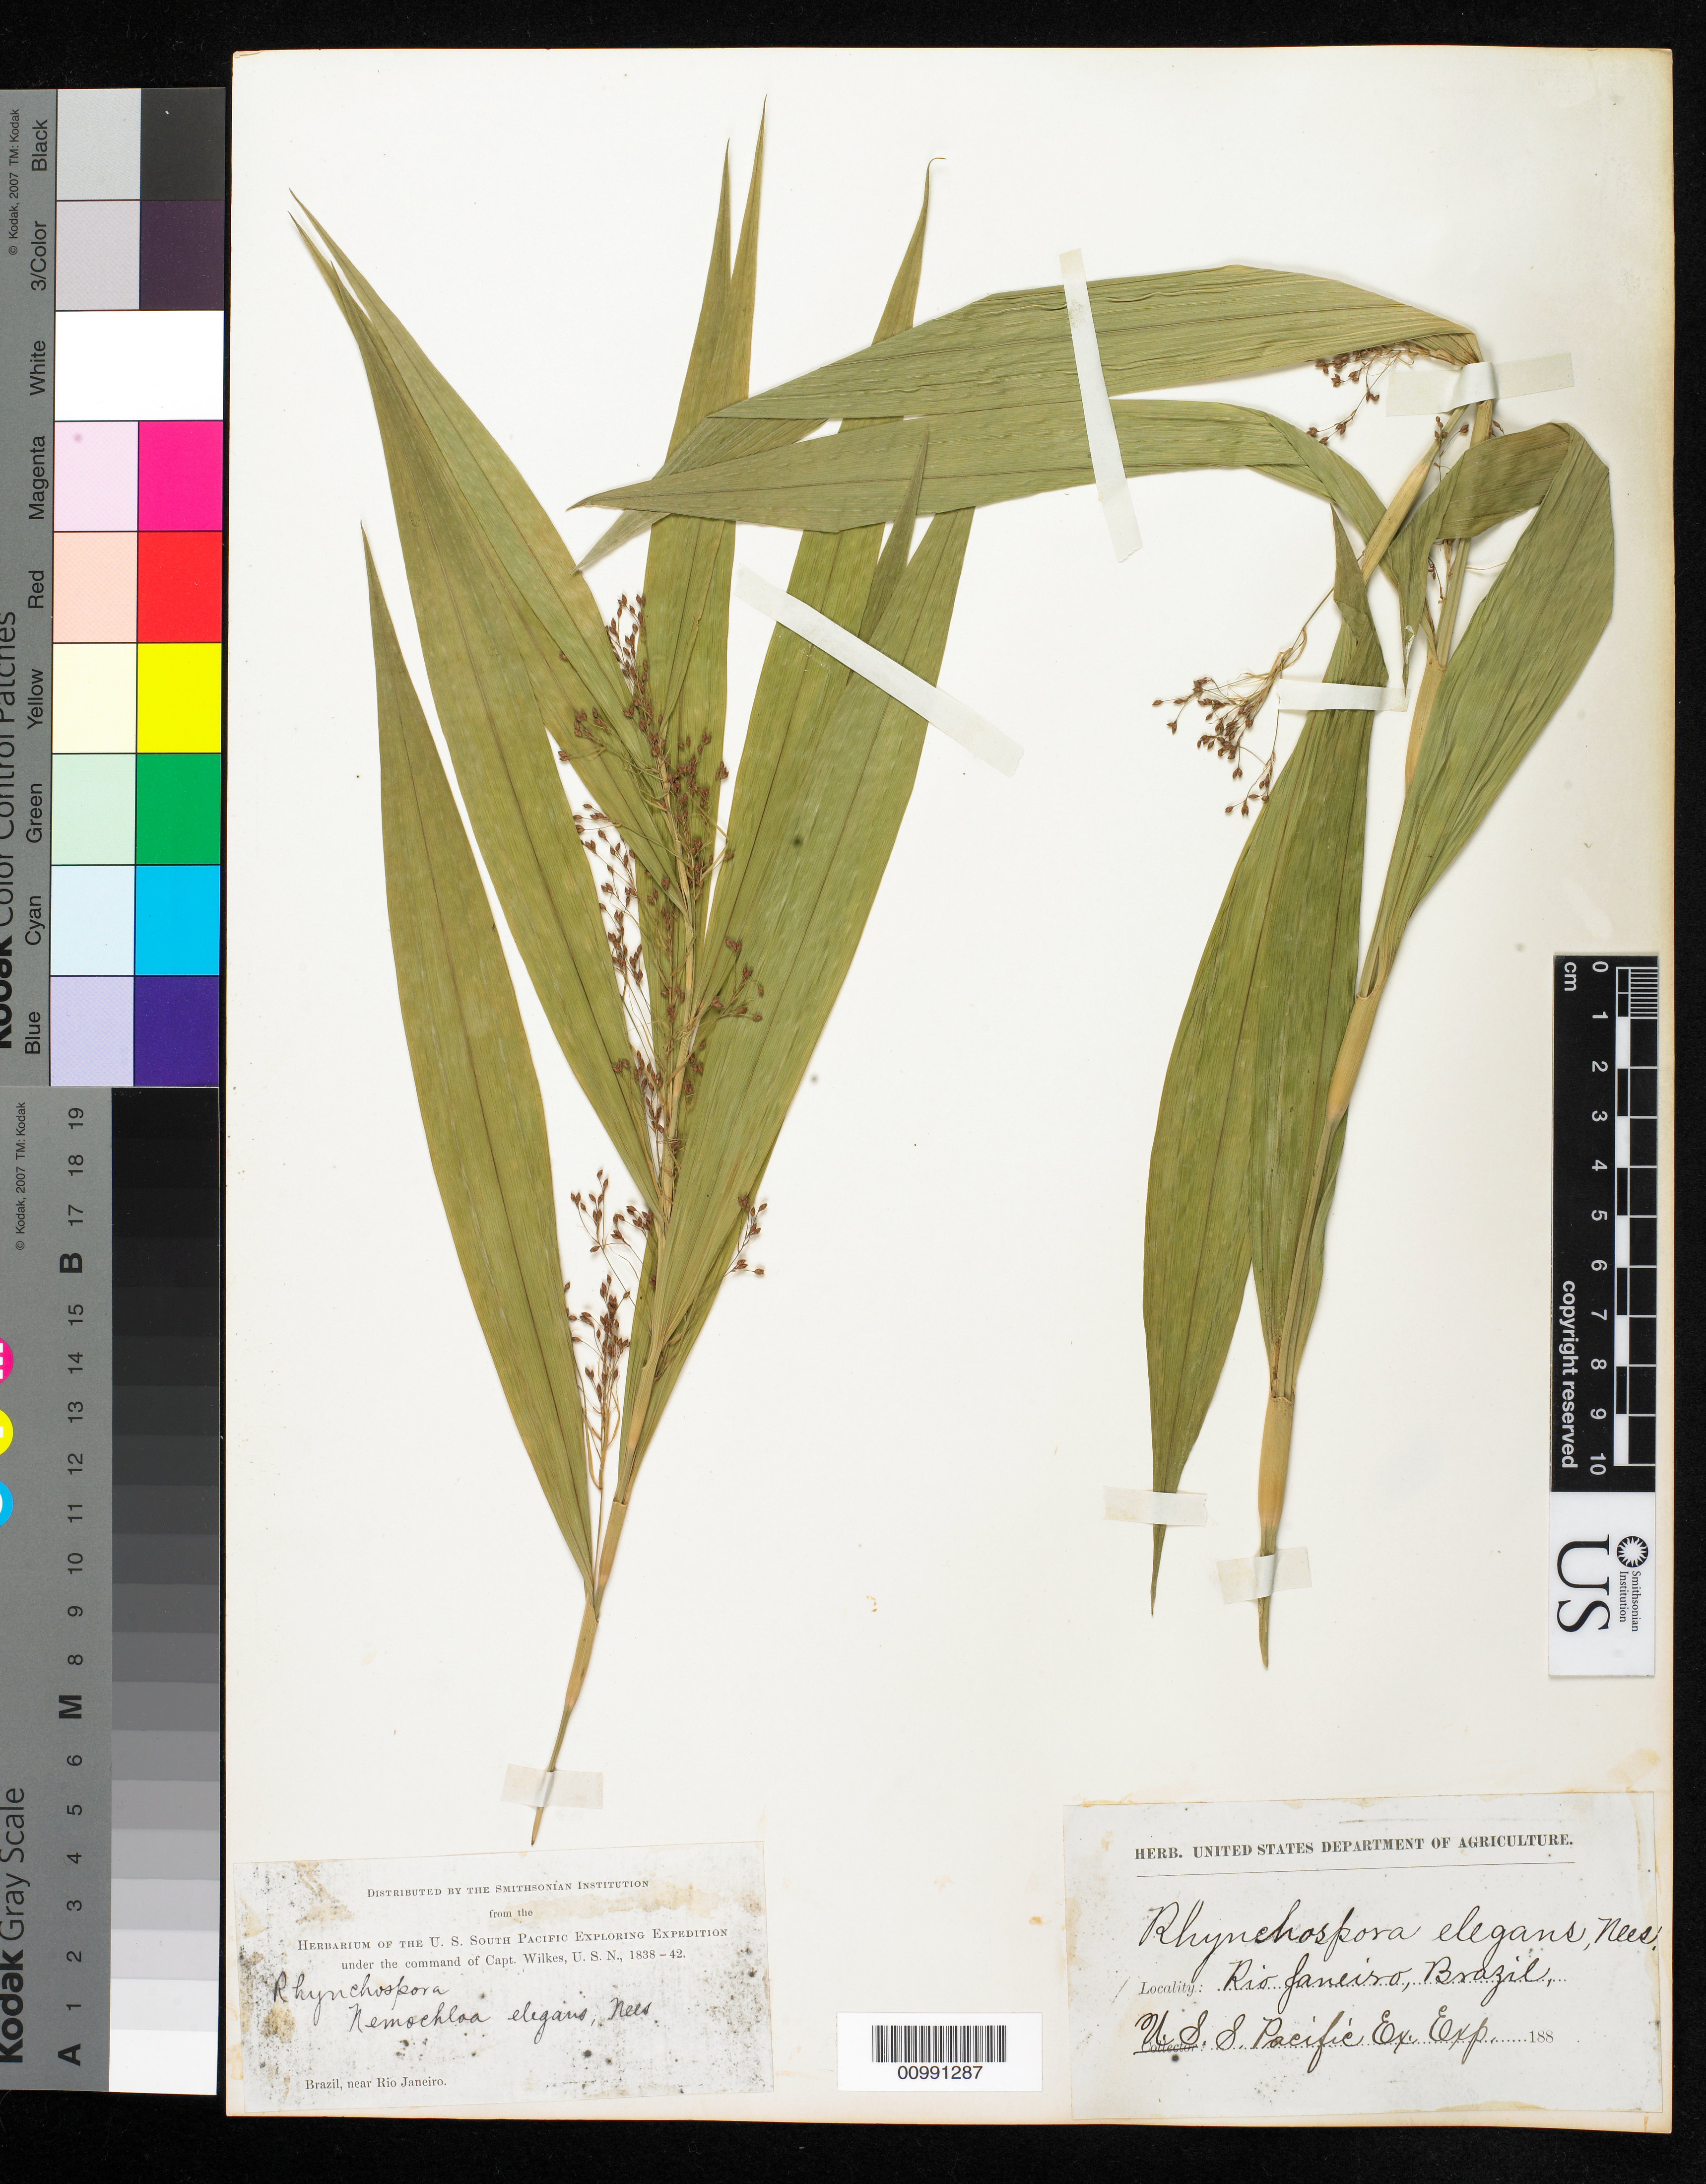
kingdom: Plantae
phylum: Tracheophyta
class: Liliopsida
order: Poales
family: Cyperaceae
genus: Rhynchospora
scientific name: Rhynchospora tenuiflora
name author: (Brongn.) L.B. Sm.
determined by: Strong, Mark T., (BOT), Smithsonian Institution - National Museum of Natural History (UNITED STATES)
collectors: Wilkes Explor. Exped.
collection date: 1838/1842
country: Brazil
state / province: Rio de Janeiro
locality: Brazil, near Rio Janeiro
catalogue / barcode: US 98532